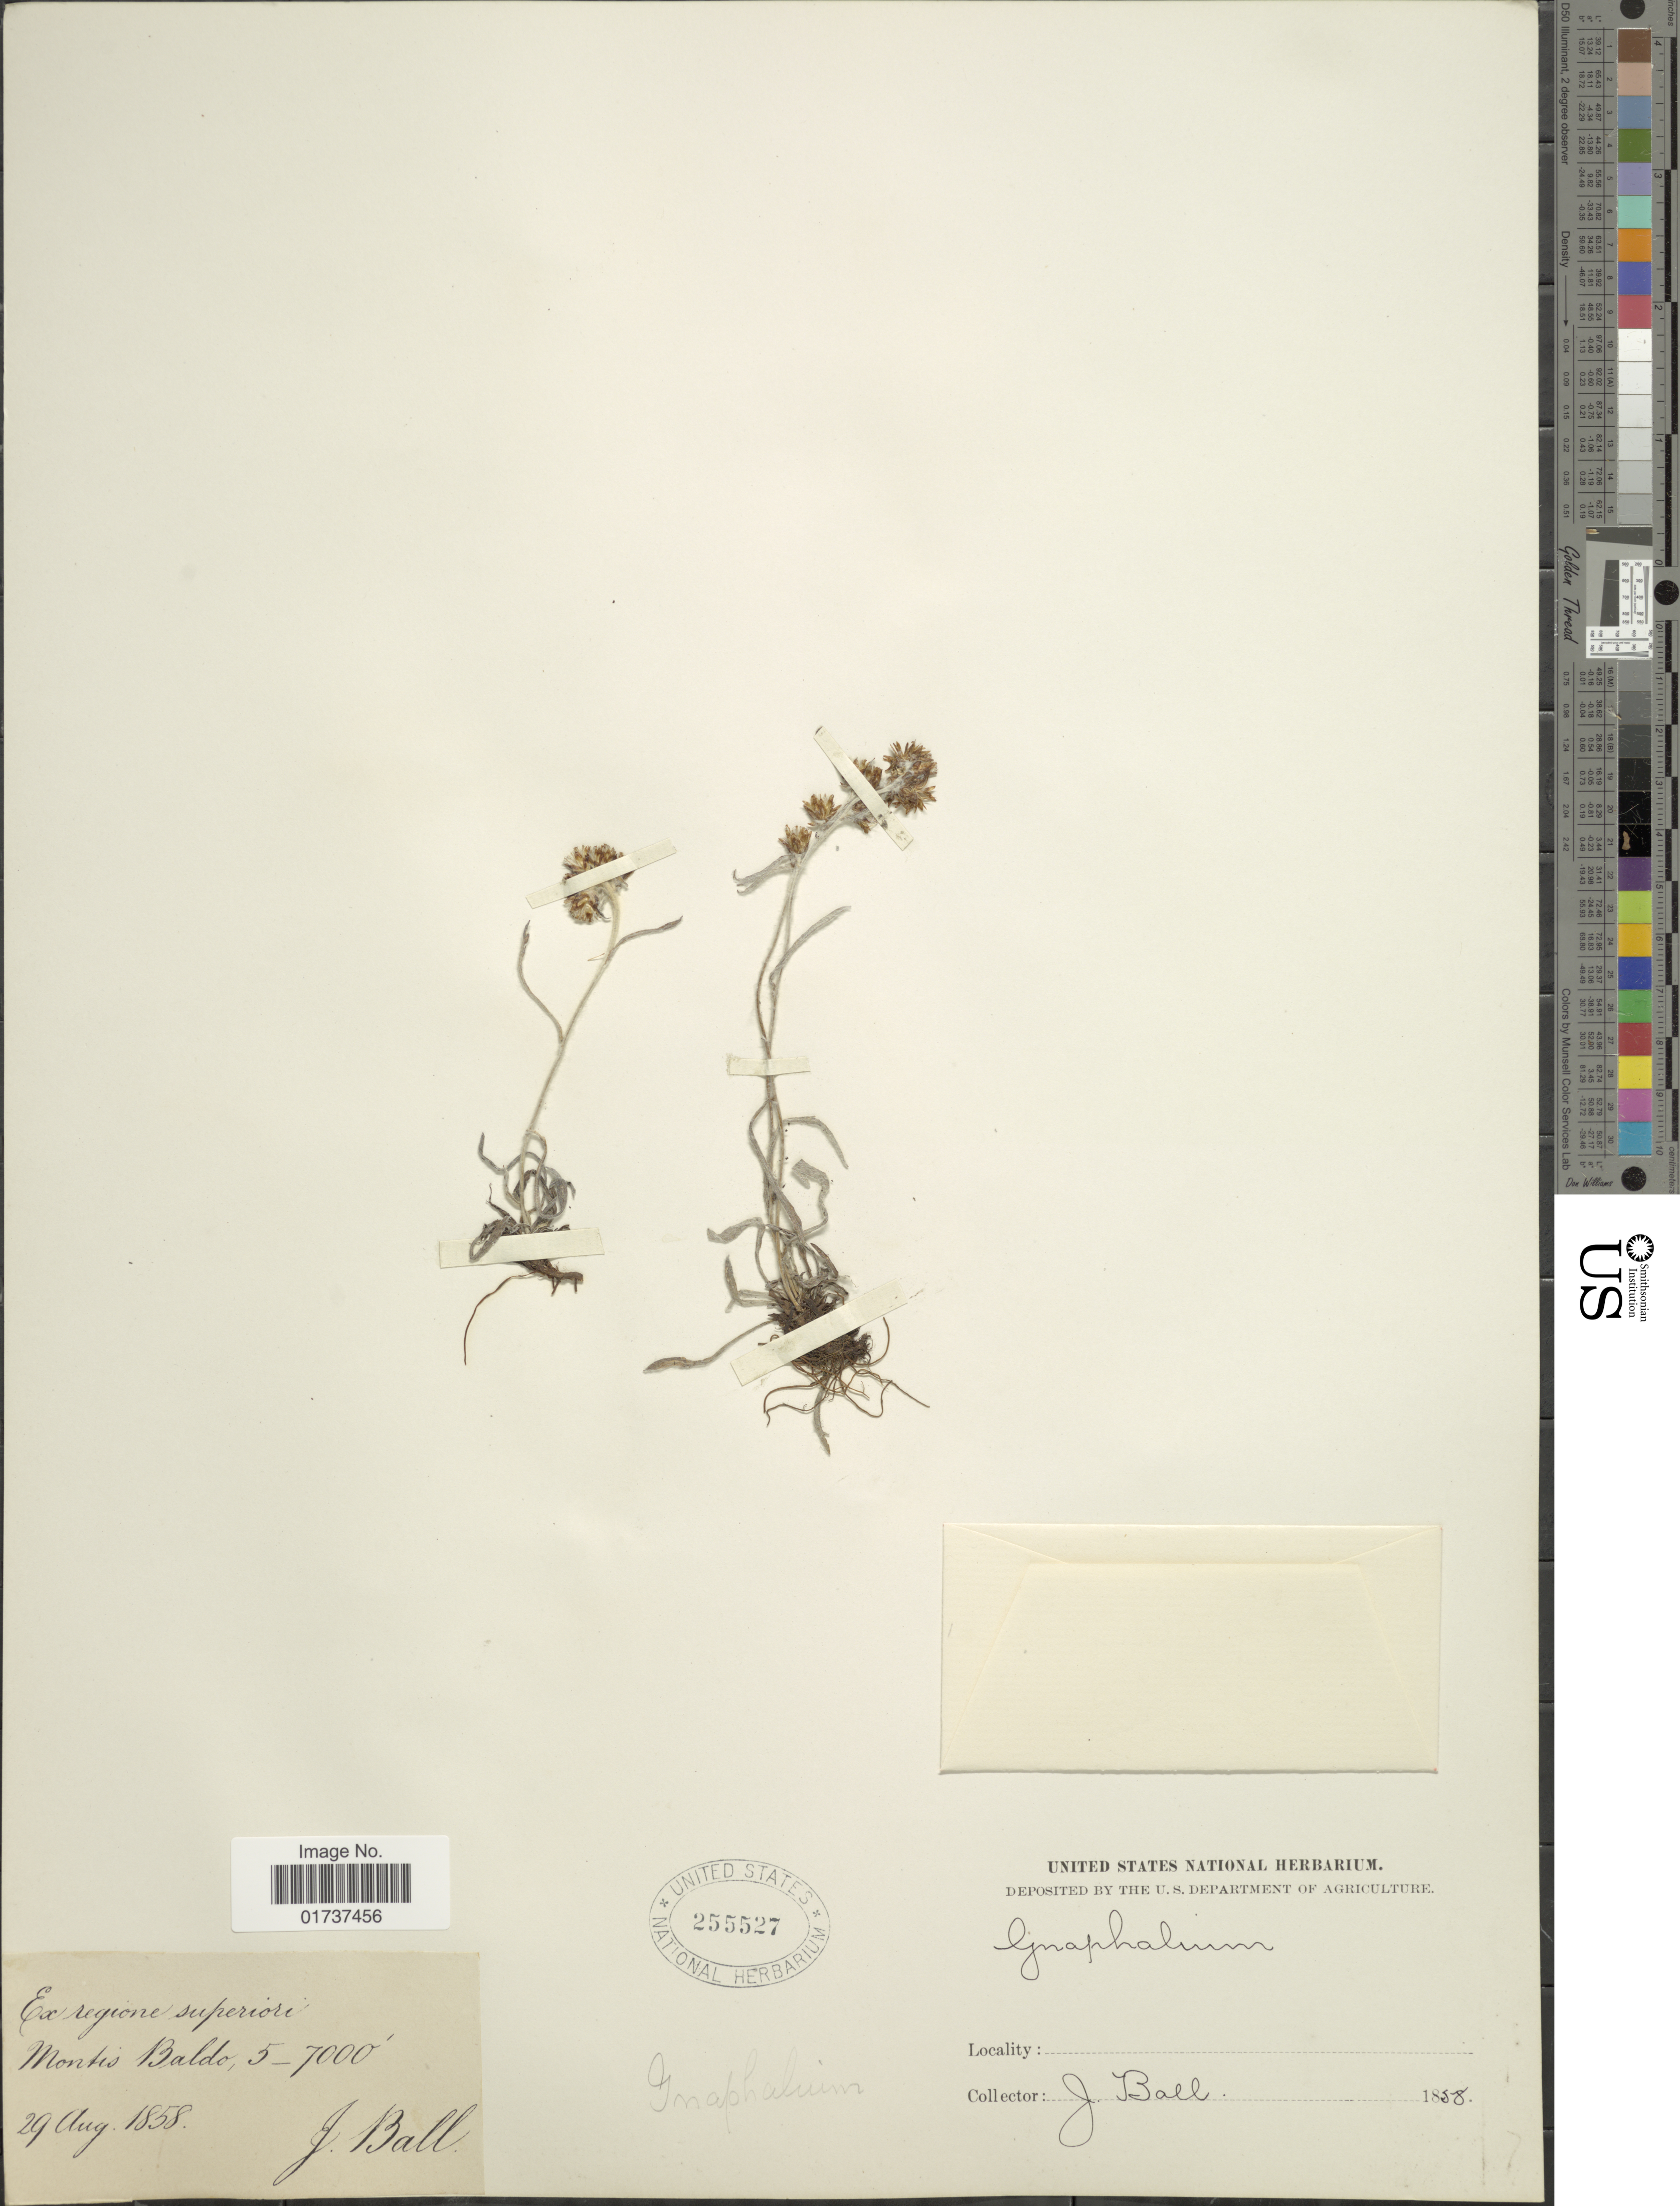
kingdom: Plantae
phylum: Tracheophyta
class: Magnoliopsida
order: Asterales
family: Asteraceae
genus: Gnaphalium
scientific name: Gnaphalium sylvaticum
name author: L.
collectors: J. Ball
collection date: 1858-08-29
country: Italy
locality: Montis baldo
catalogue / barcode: US 255527